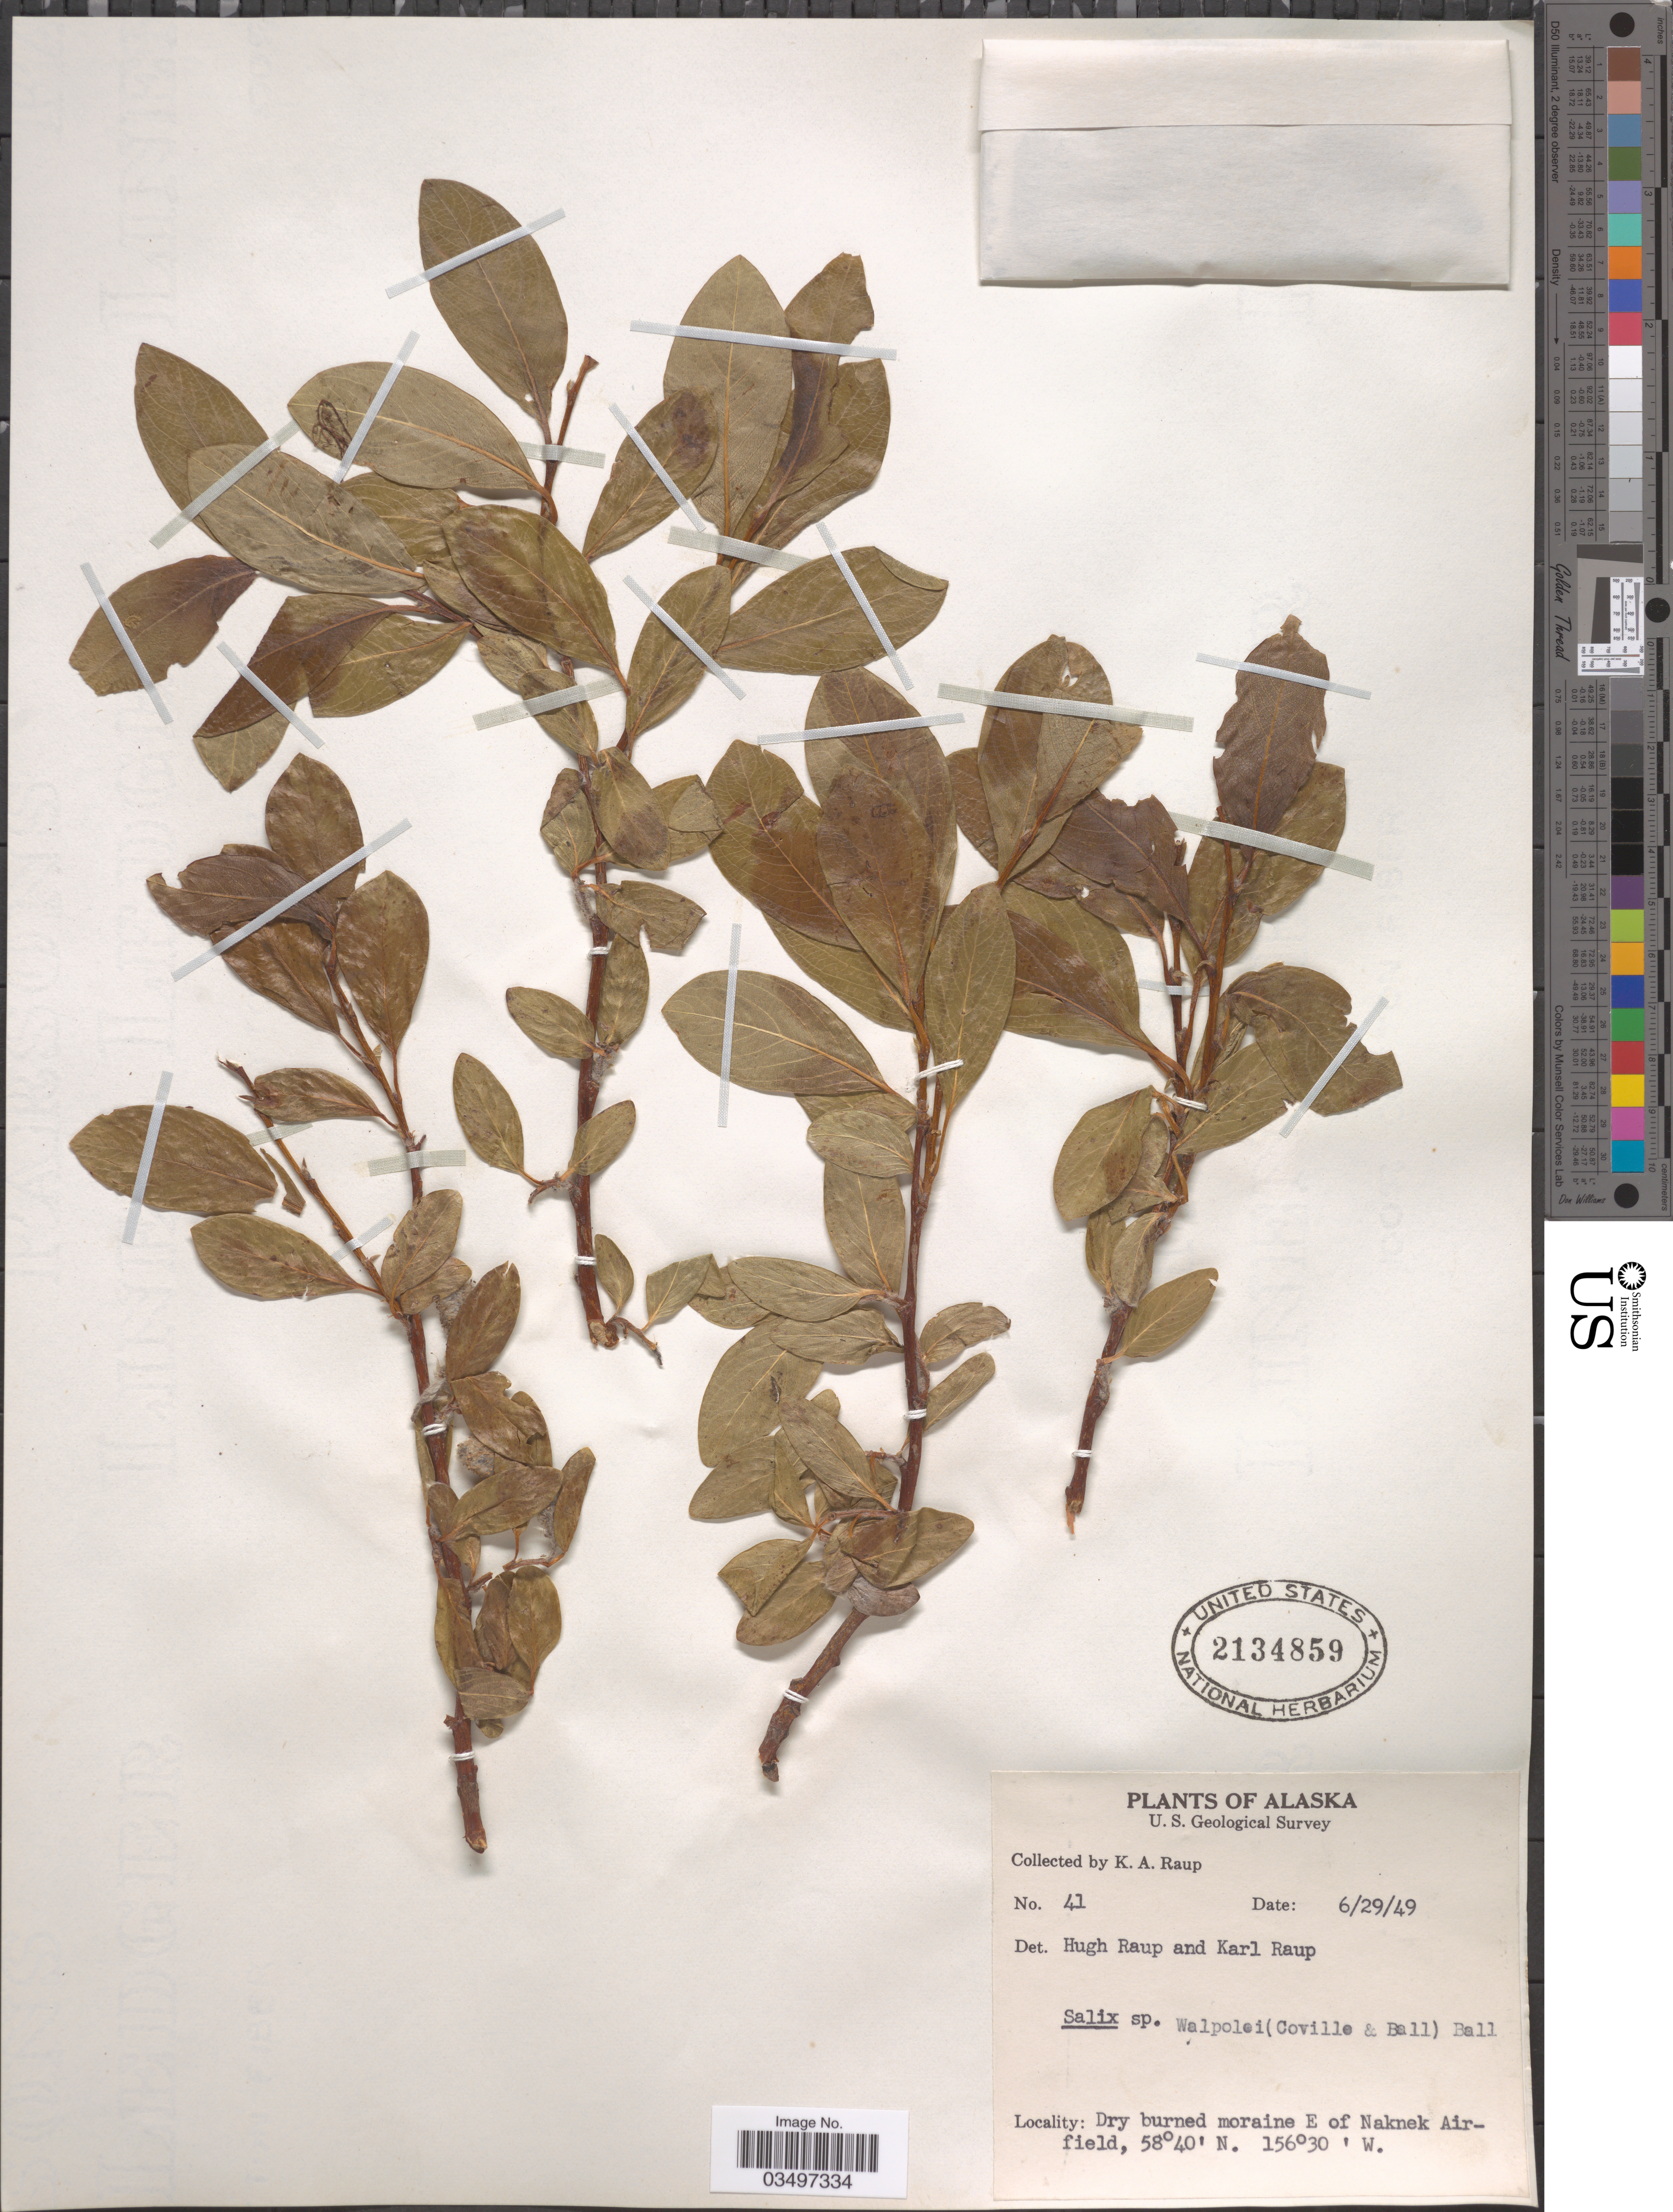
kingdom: Plantae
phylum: Tracheophyta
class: Magnoliopsida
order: Malpighiales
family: Salicaceae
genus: Salix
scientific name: Salix farrae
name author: C.R. Ball in Standl.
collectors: K. Raup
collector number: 41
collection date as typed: Transcribed d/m/y: 29/6/49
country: United States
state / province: Alaska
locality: Dry burned moraine E of Naknek Airfield.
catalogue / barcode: US 2134859